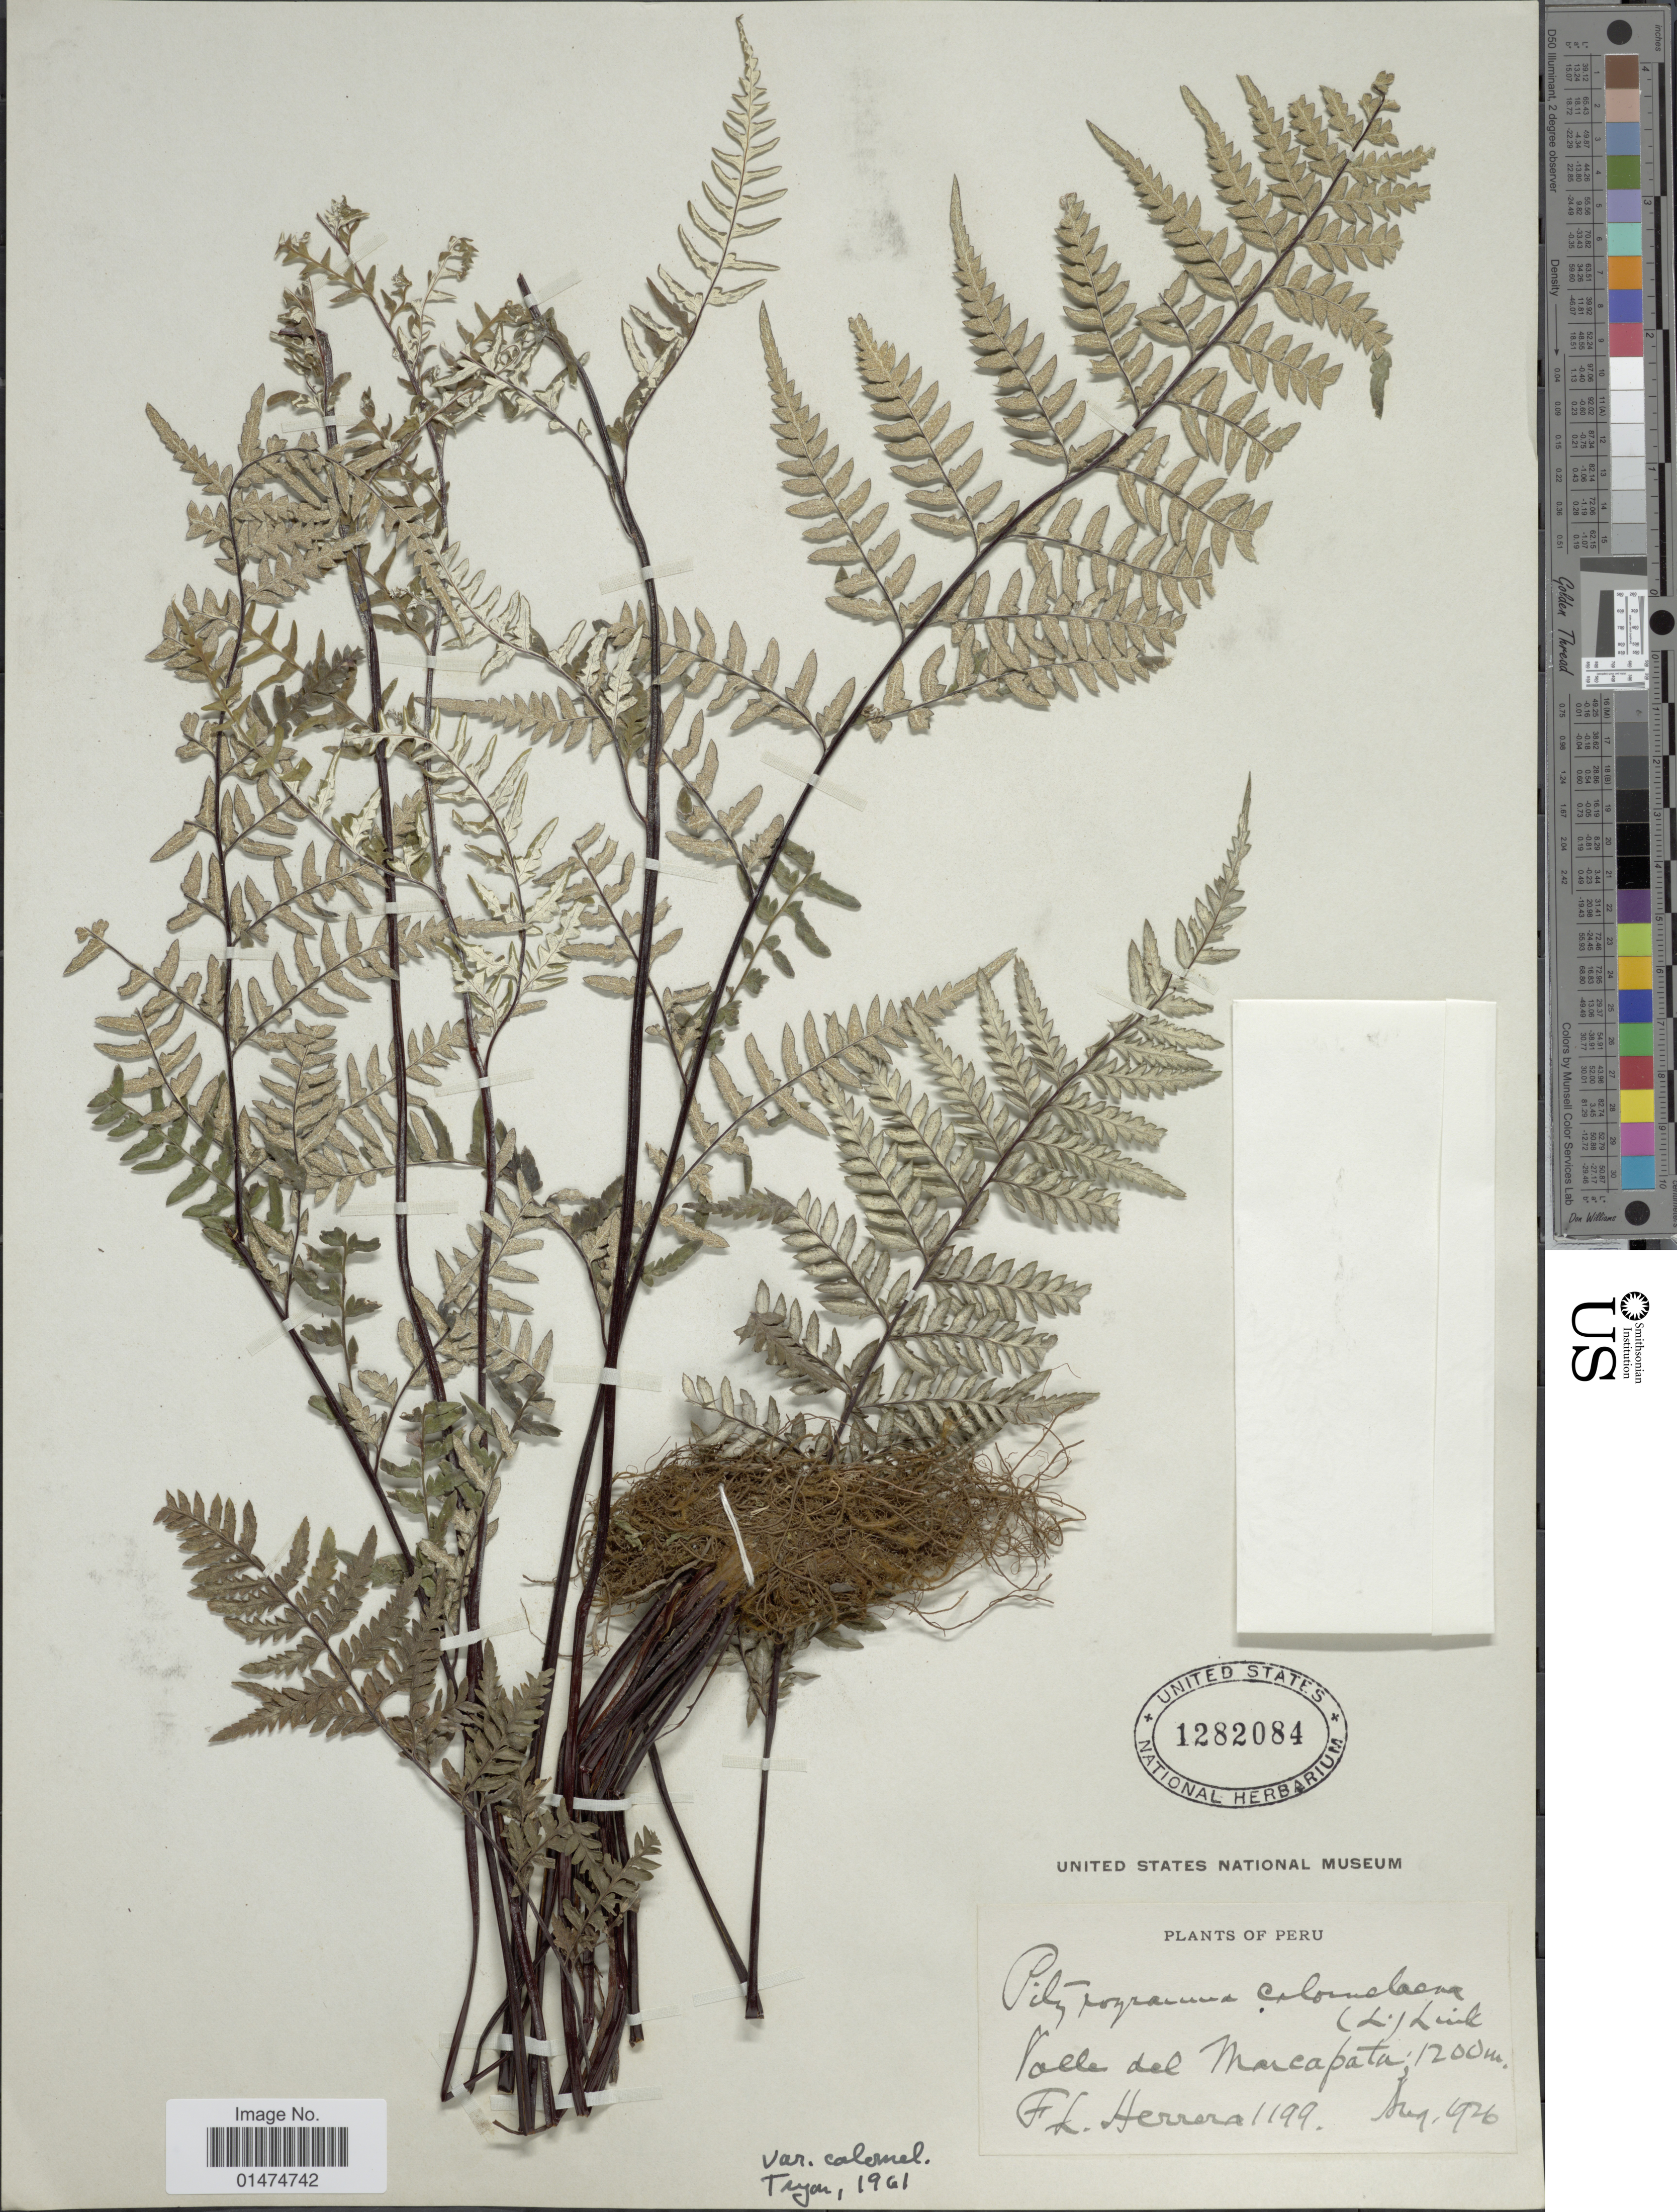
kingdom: Plantae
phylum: Tracheophyta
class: Polypodiopsida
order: Polypodiales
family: Pteridaceae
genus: Pityrogramma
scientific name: Pityrogramma calomelanos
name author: (L.) Link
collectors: F. L. Herrera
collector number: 1199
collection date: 1926-08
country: Peru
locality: Valle del Marcapata.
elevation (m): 1200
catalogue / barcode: US 1282084